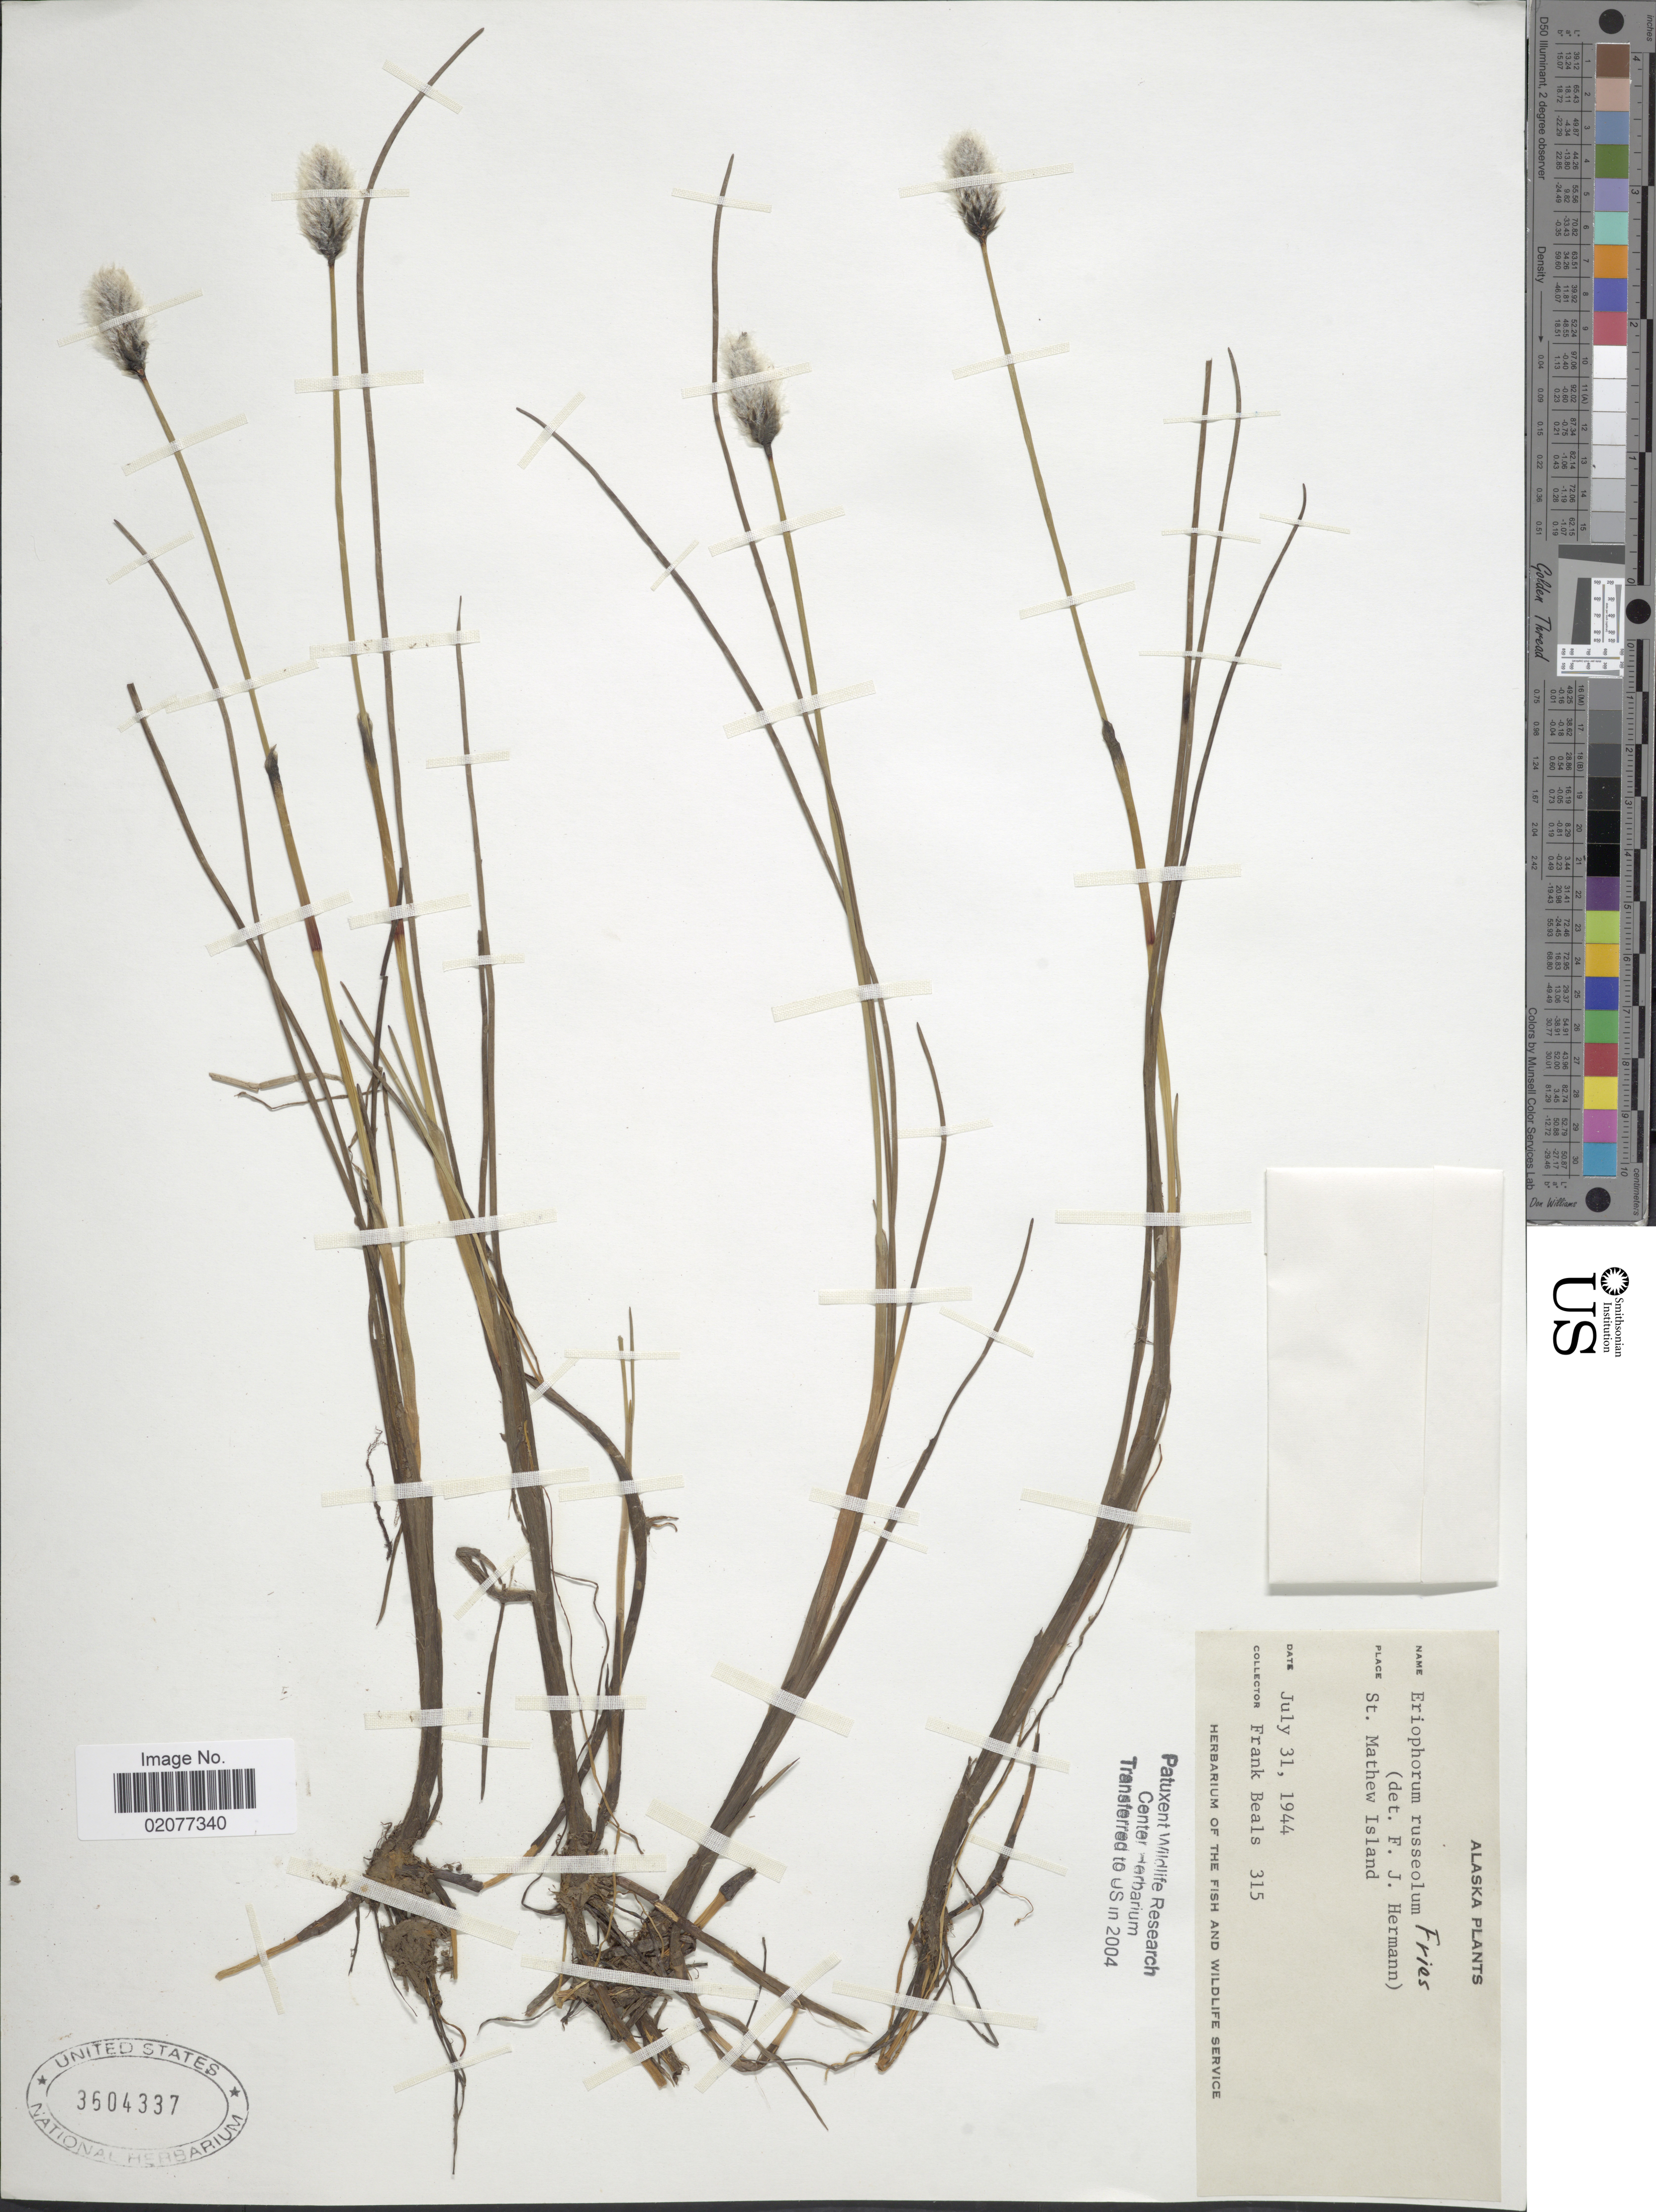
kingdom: Plantae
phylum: Tracheophyta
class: Liliopsida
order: Poales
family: Cyperaceae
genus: Eriophorum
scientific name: Eriophorum chamissonis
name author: C.A. Mey.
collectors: F. Beals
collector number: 315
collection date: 1944-07-31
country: United States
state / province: Alaska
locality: St.Mathew Island.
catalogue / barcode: US 3604337